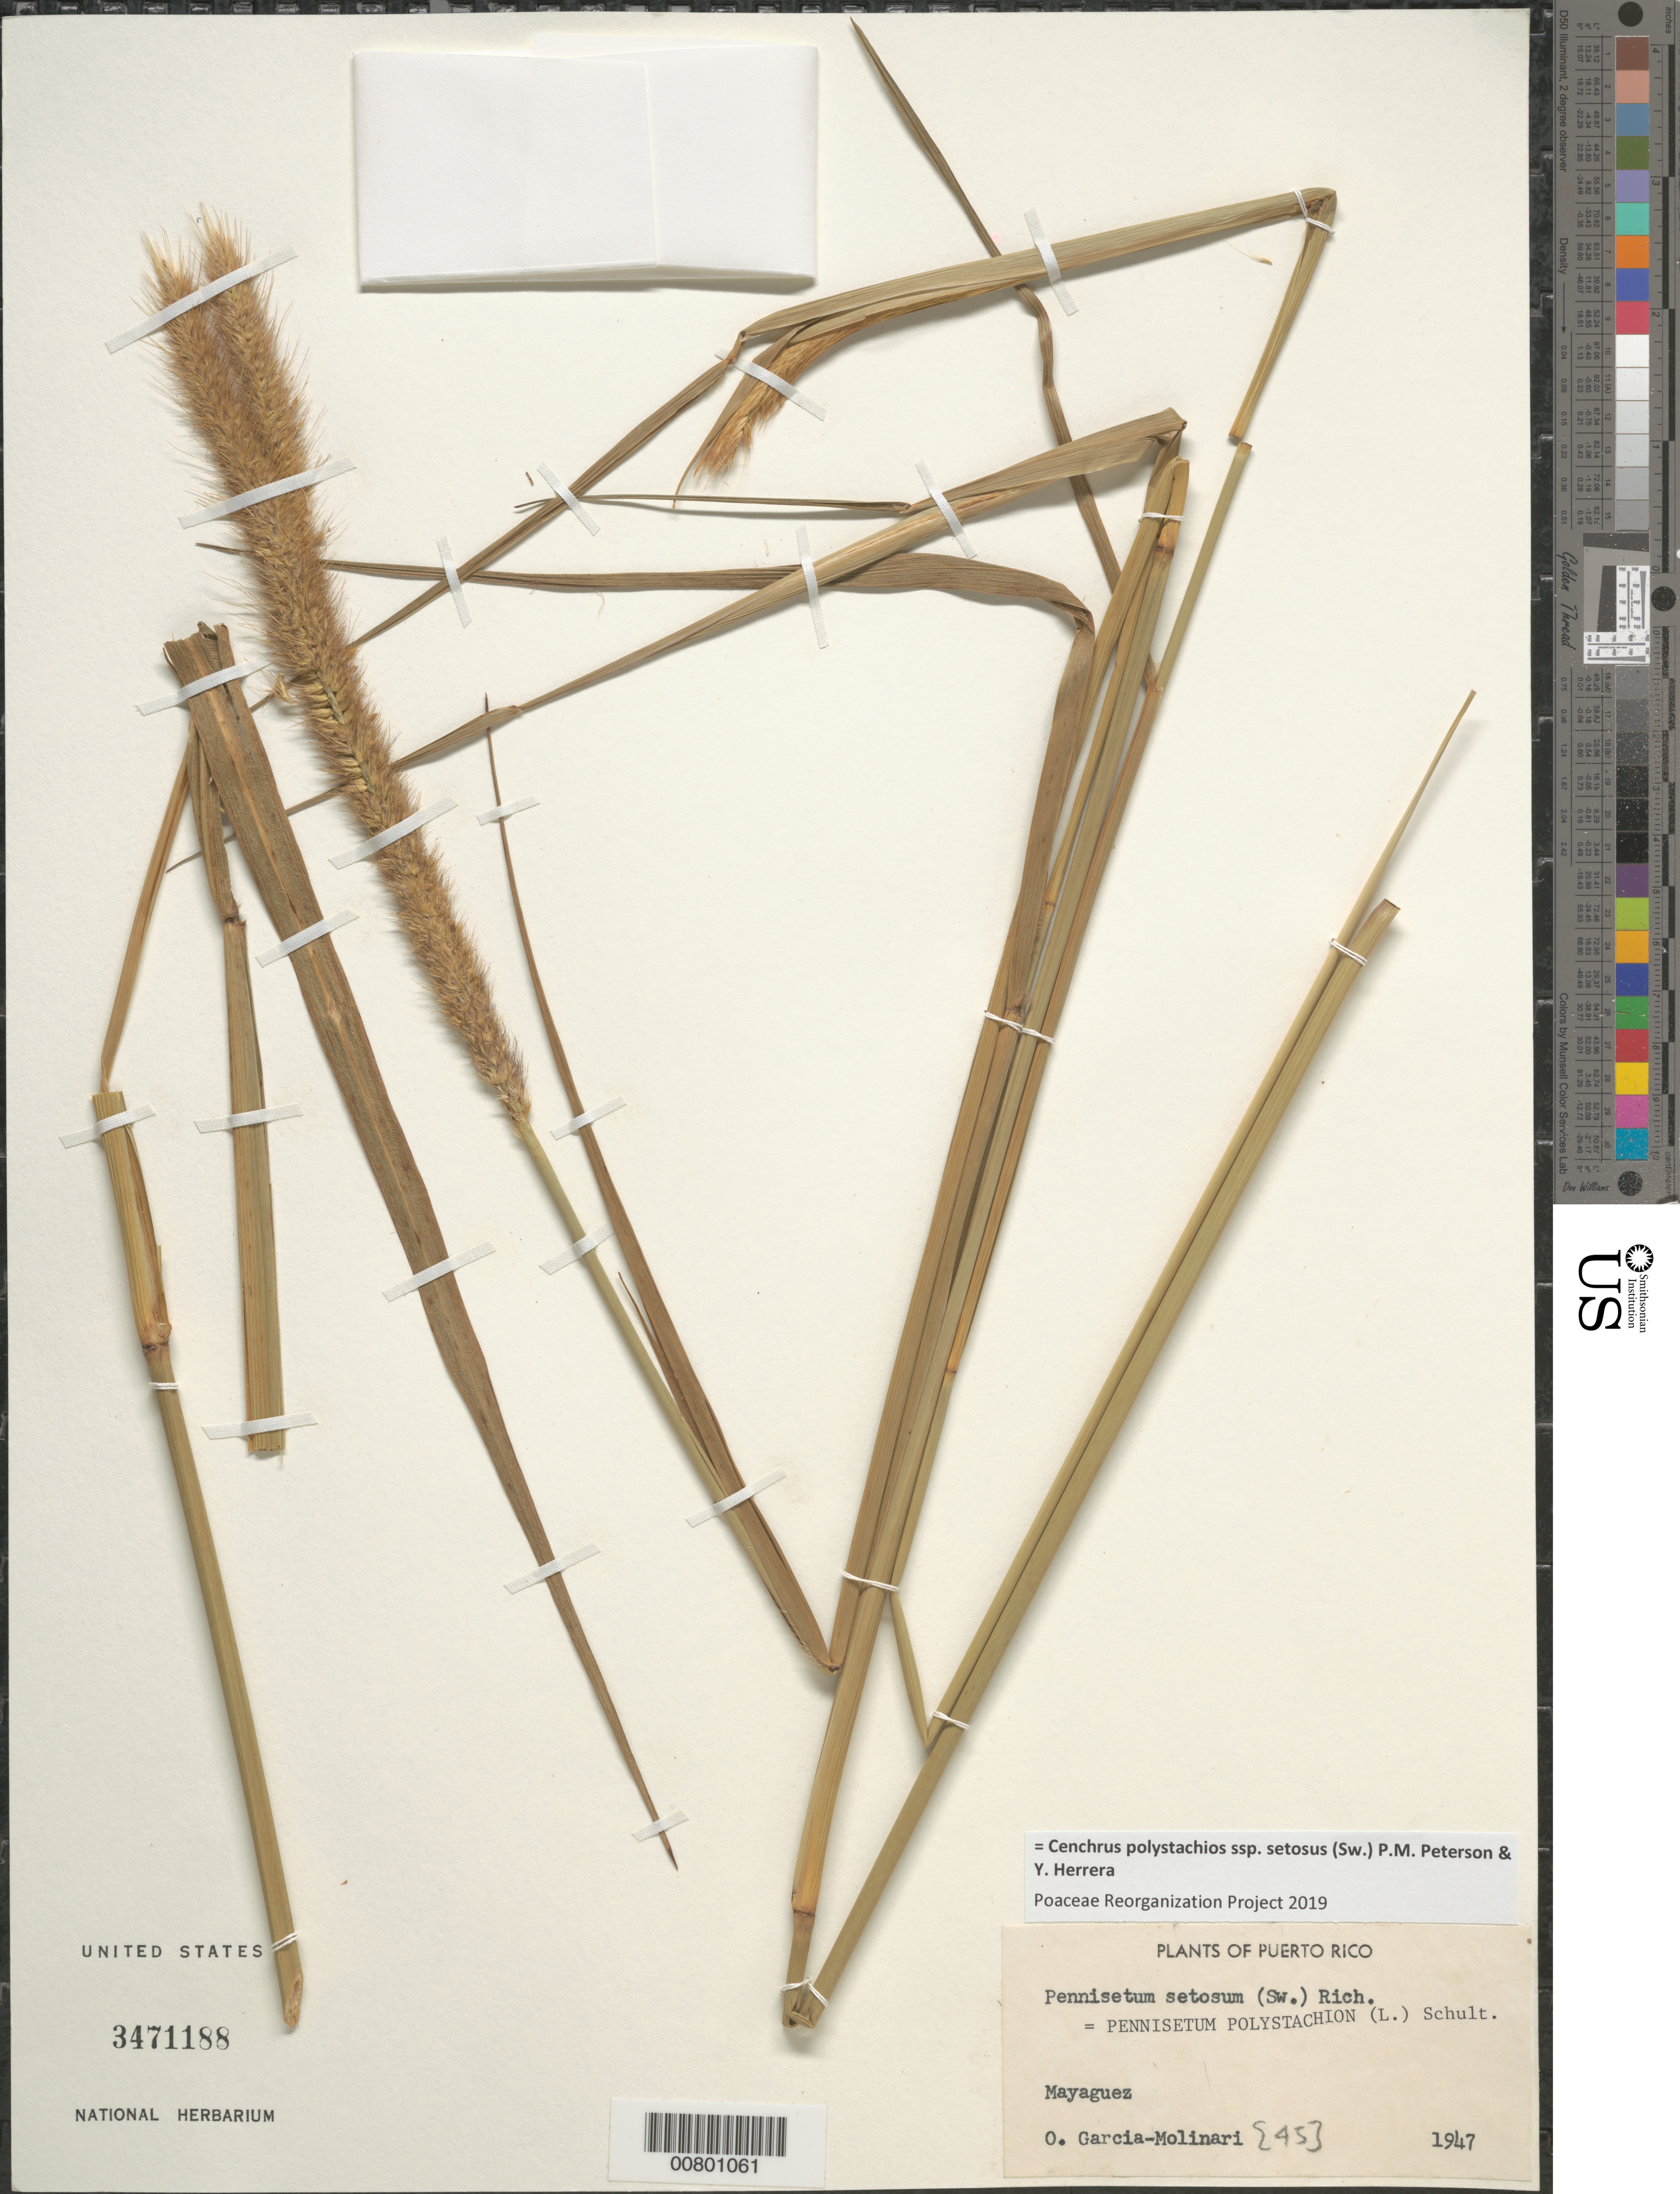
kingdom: Plantae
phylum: Tracheophyta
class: Liliopsida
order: Poales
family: Poaceae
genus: Cenchrus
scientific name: Cenchrus polystachios subsp. setosus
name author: (Sw.) P.M. Peterson & Y. Herrera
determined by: Poaceae Reorganization Project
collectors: O. García-Molinari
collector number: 45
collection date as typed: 1947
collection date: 1947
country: Puerto Rico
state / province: Mayagüez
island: Puerto Rico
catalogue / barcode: US 3471188